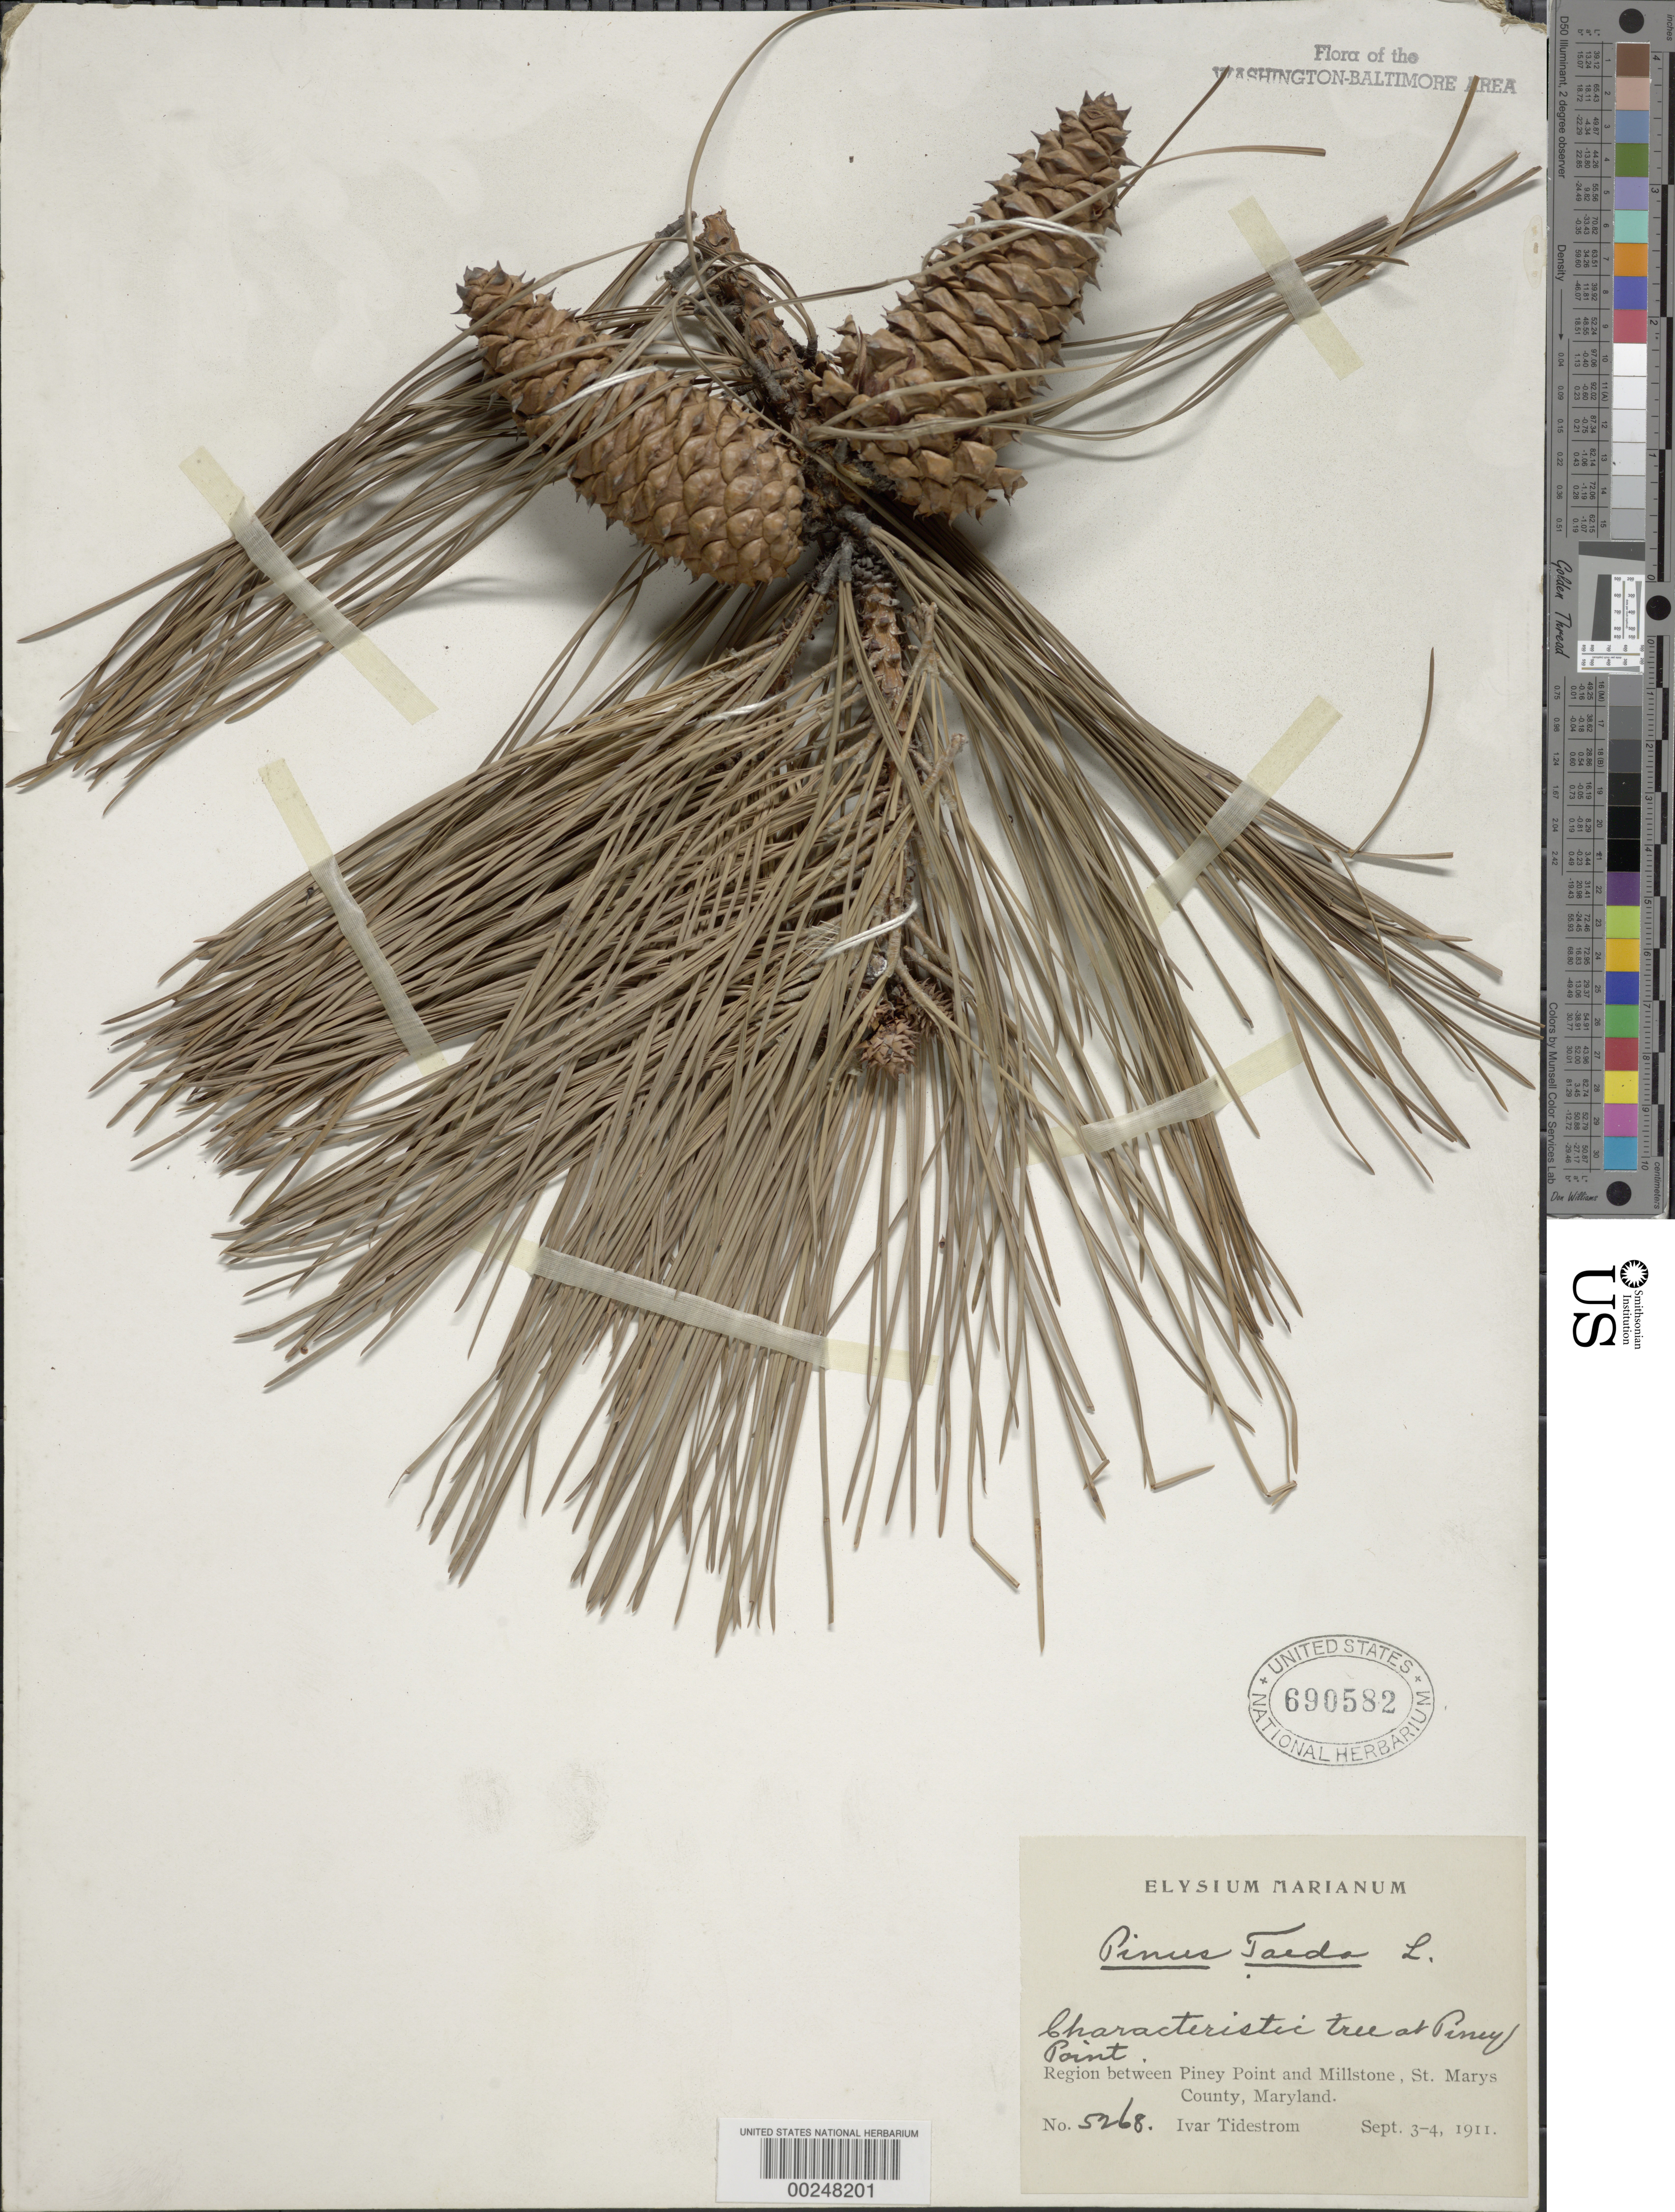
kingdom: Plantae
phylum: Tracheophyta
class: Pinopsida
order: Pinales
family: Pinaceae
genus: Pinus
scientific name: Pinus taeda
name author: L.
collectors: I. F. Tidestrom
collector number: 5268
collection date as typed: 03 Sep 1911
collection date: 1911-09-03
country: United States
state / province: Maryland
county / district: St. Mary's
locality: Piney Point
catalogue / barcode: US 690582